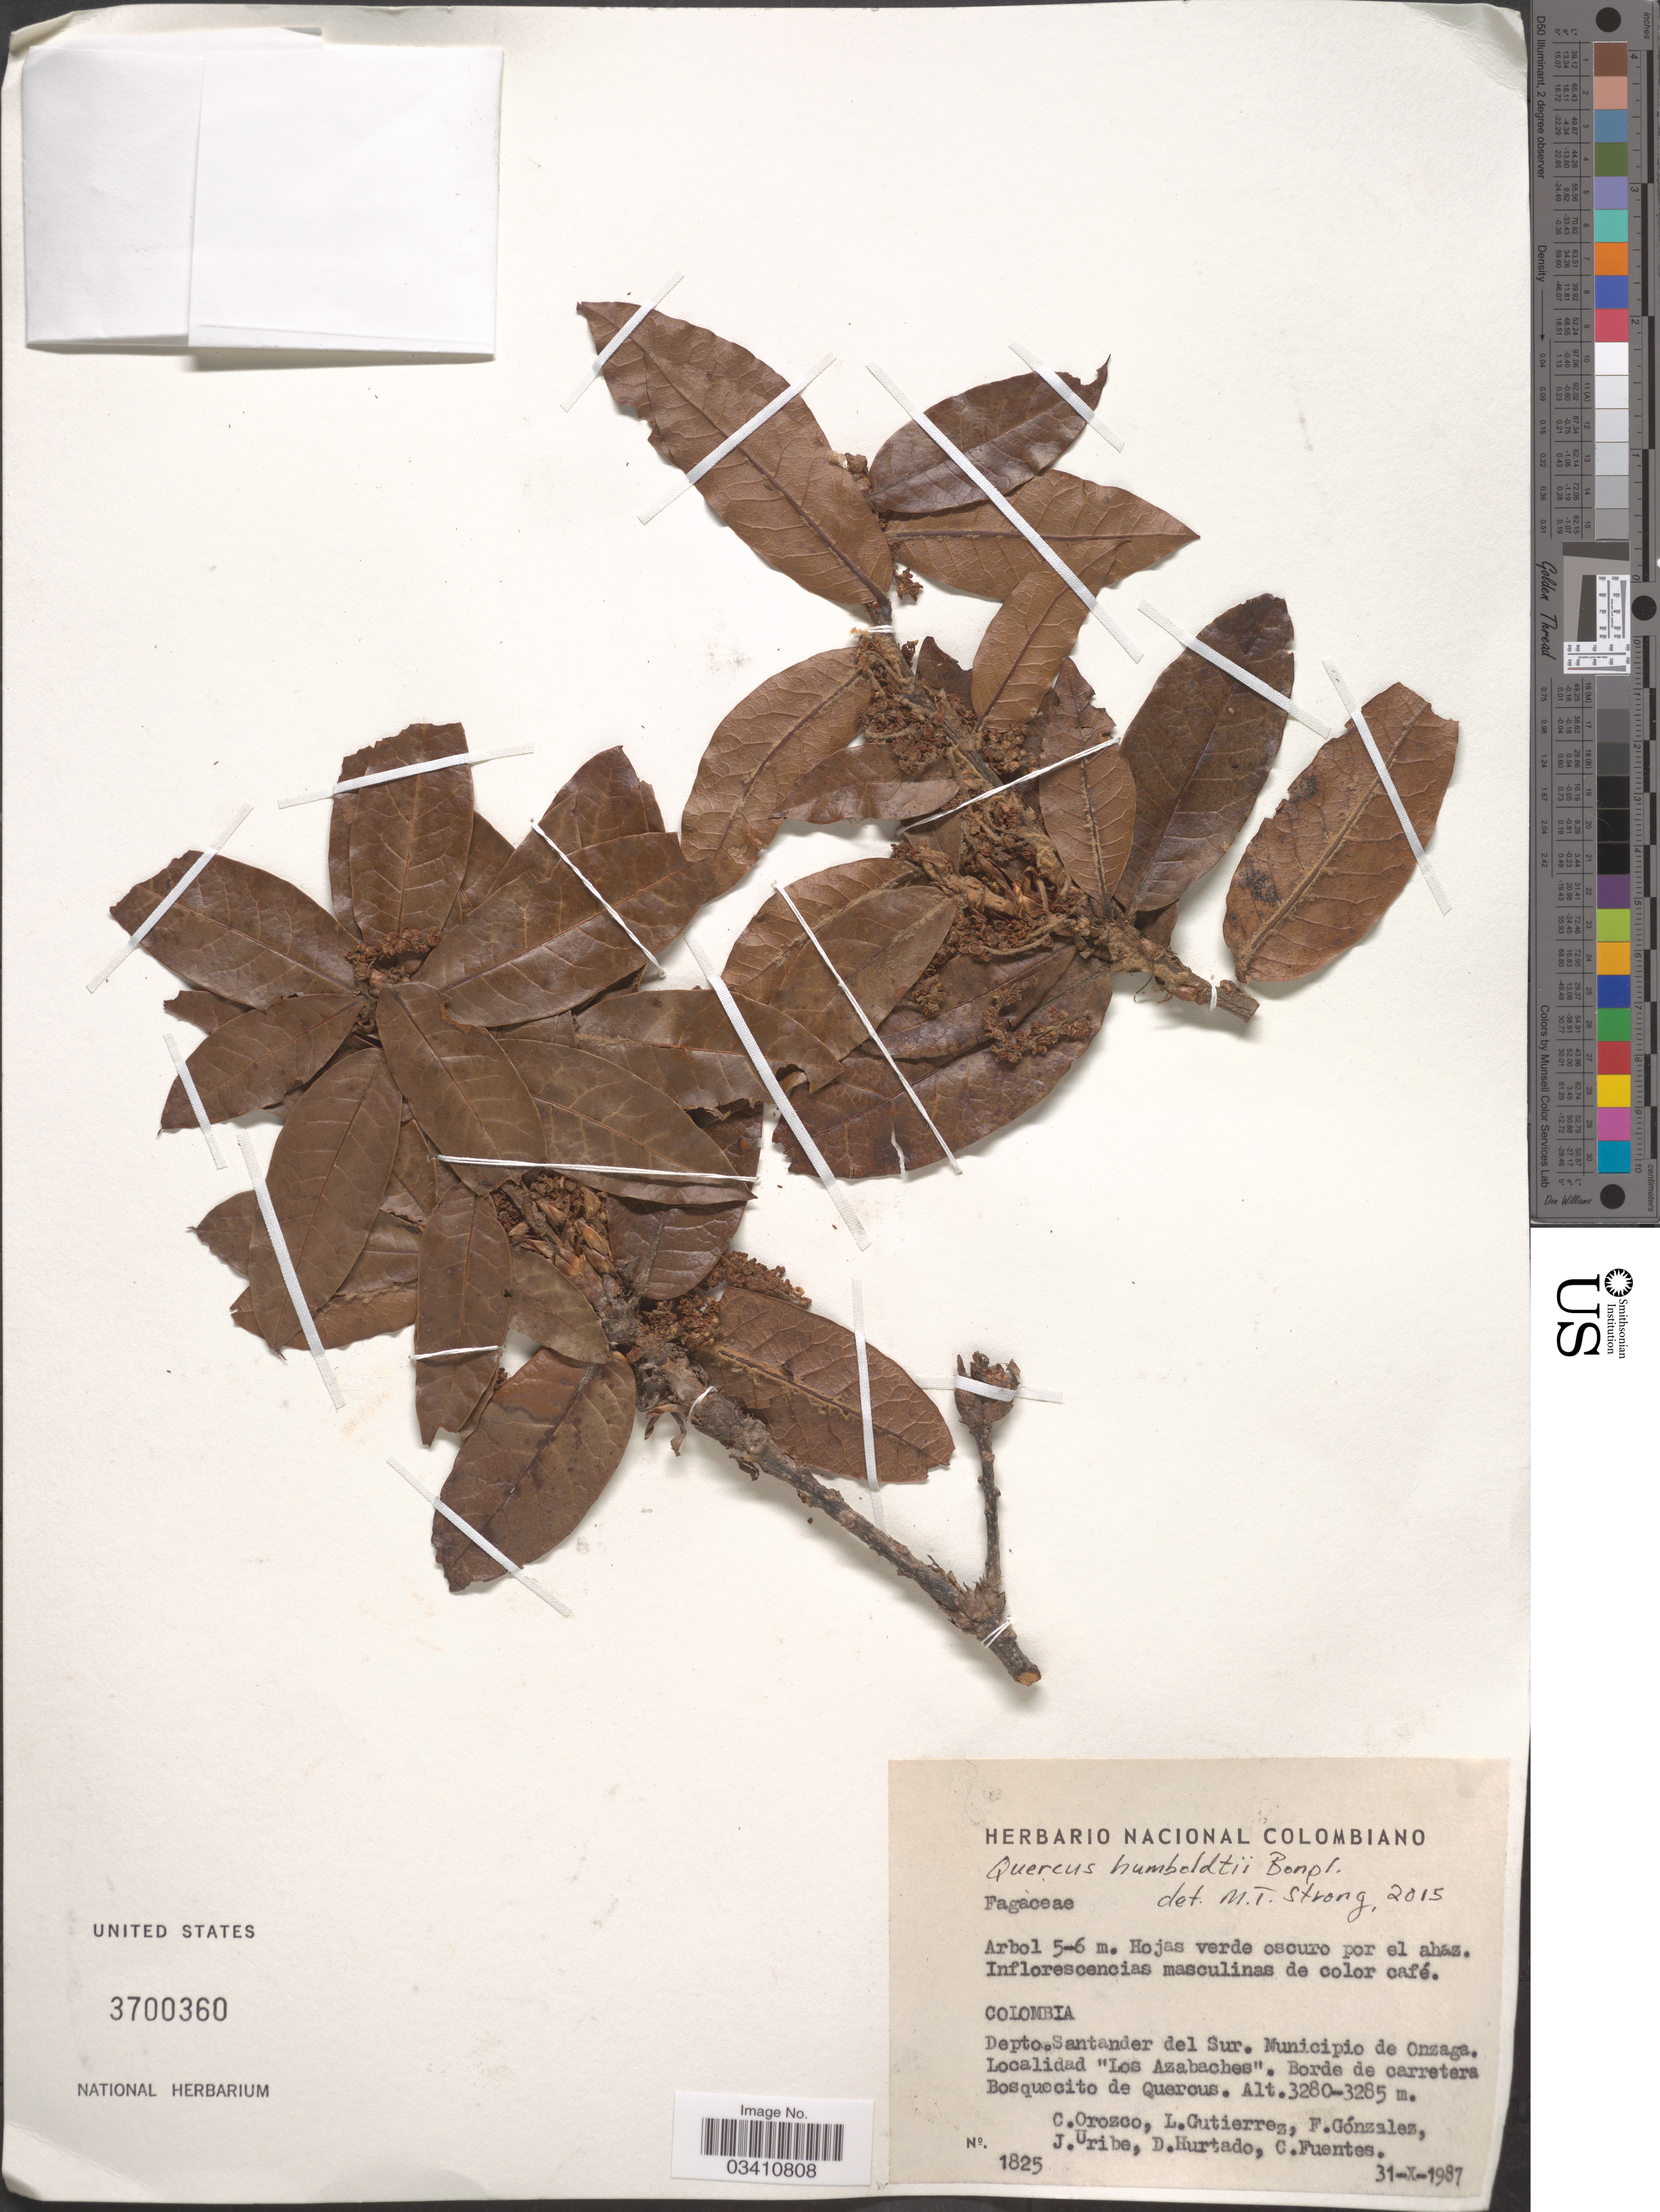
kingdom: Plantae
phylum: Tracheophyta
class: Magnoliopsida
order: Fagales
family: Fagaceae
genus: Quercus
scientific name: Quercus humboldtii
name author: Bonpl.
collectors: C. Orozco, L. Gutiérrez, F. González, J. Uribe & et al.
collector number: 1825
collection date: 1987-10-31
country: Colombia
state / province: Santander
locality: Depto. Santander del Sur. Municipio de Onzaga. Localidad "Los Azabaches". Borde de carretera.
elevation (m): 3280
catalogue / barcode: US 3700360